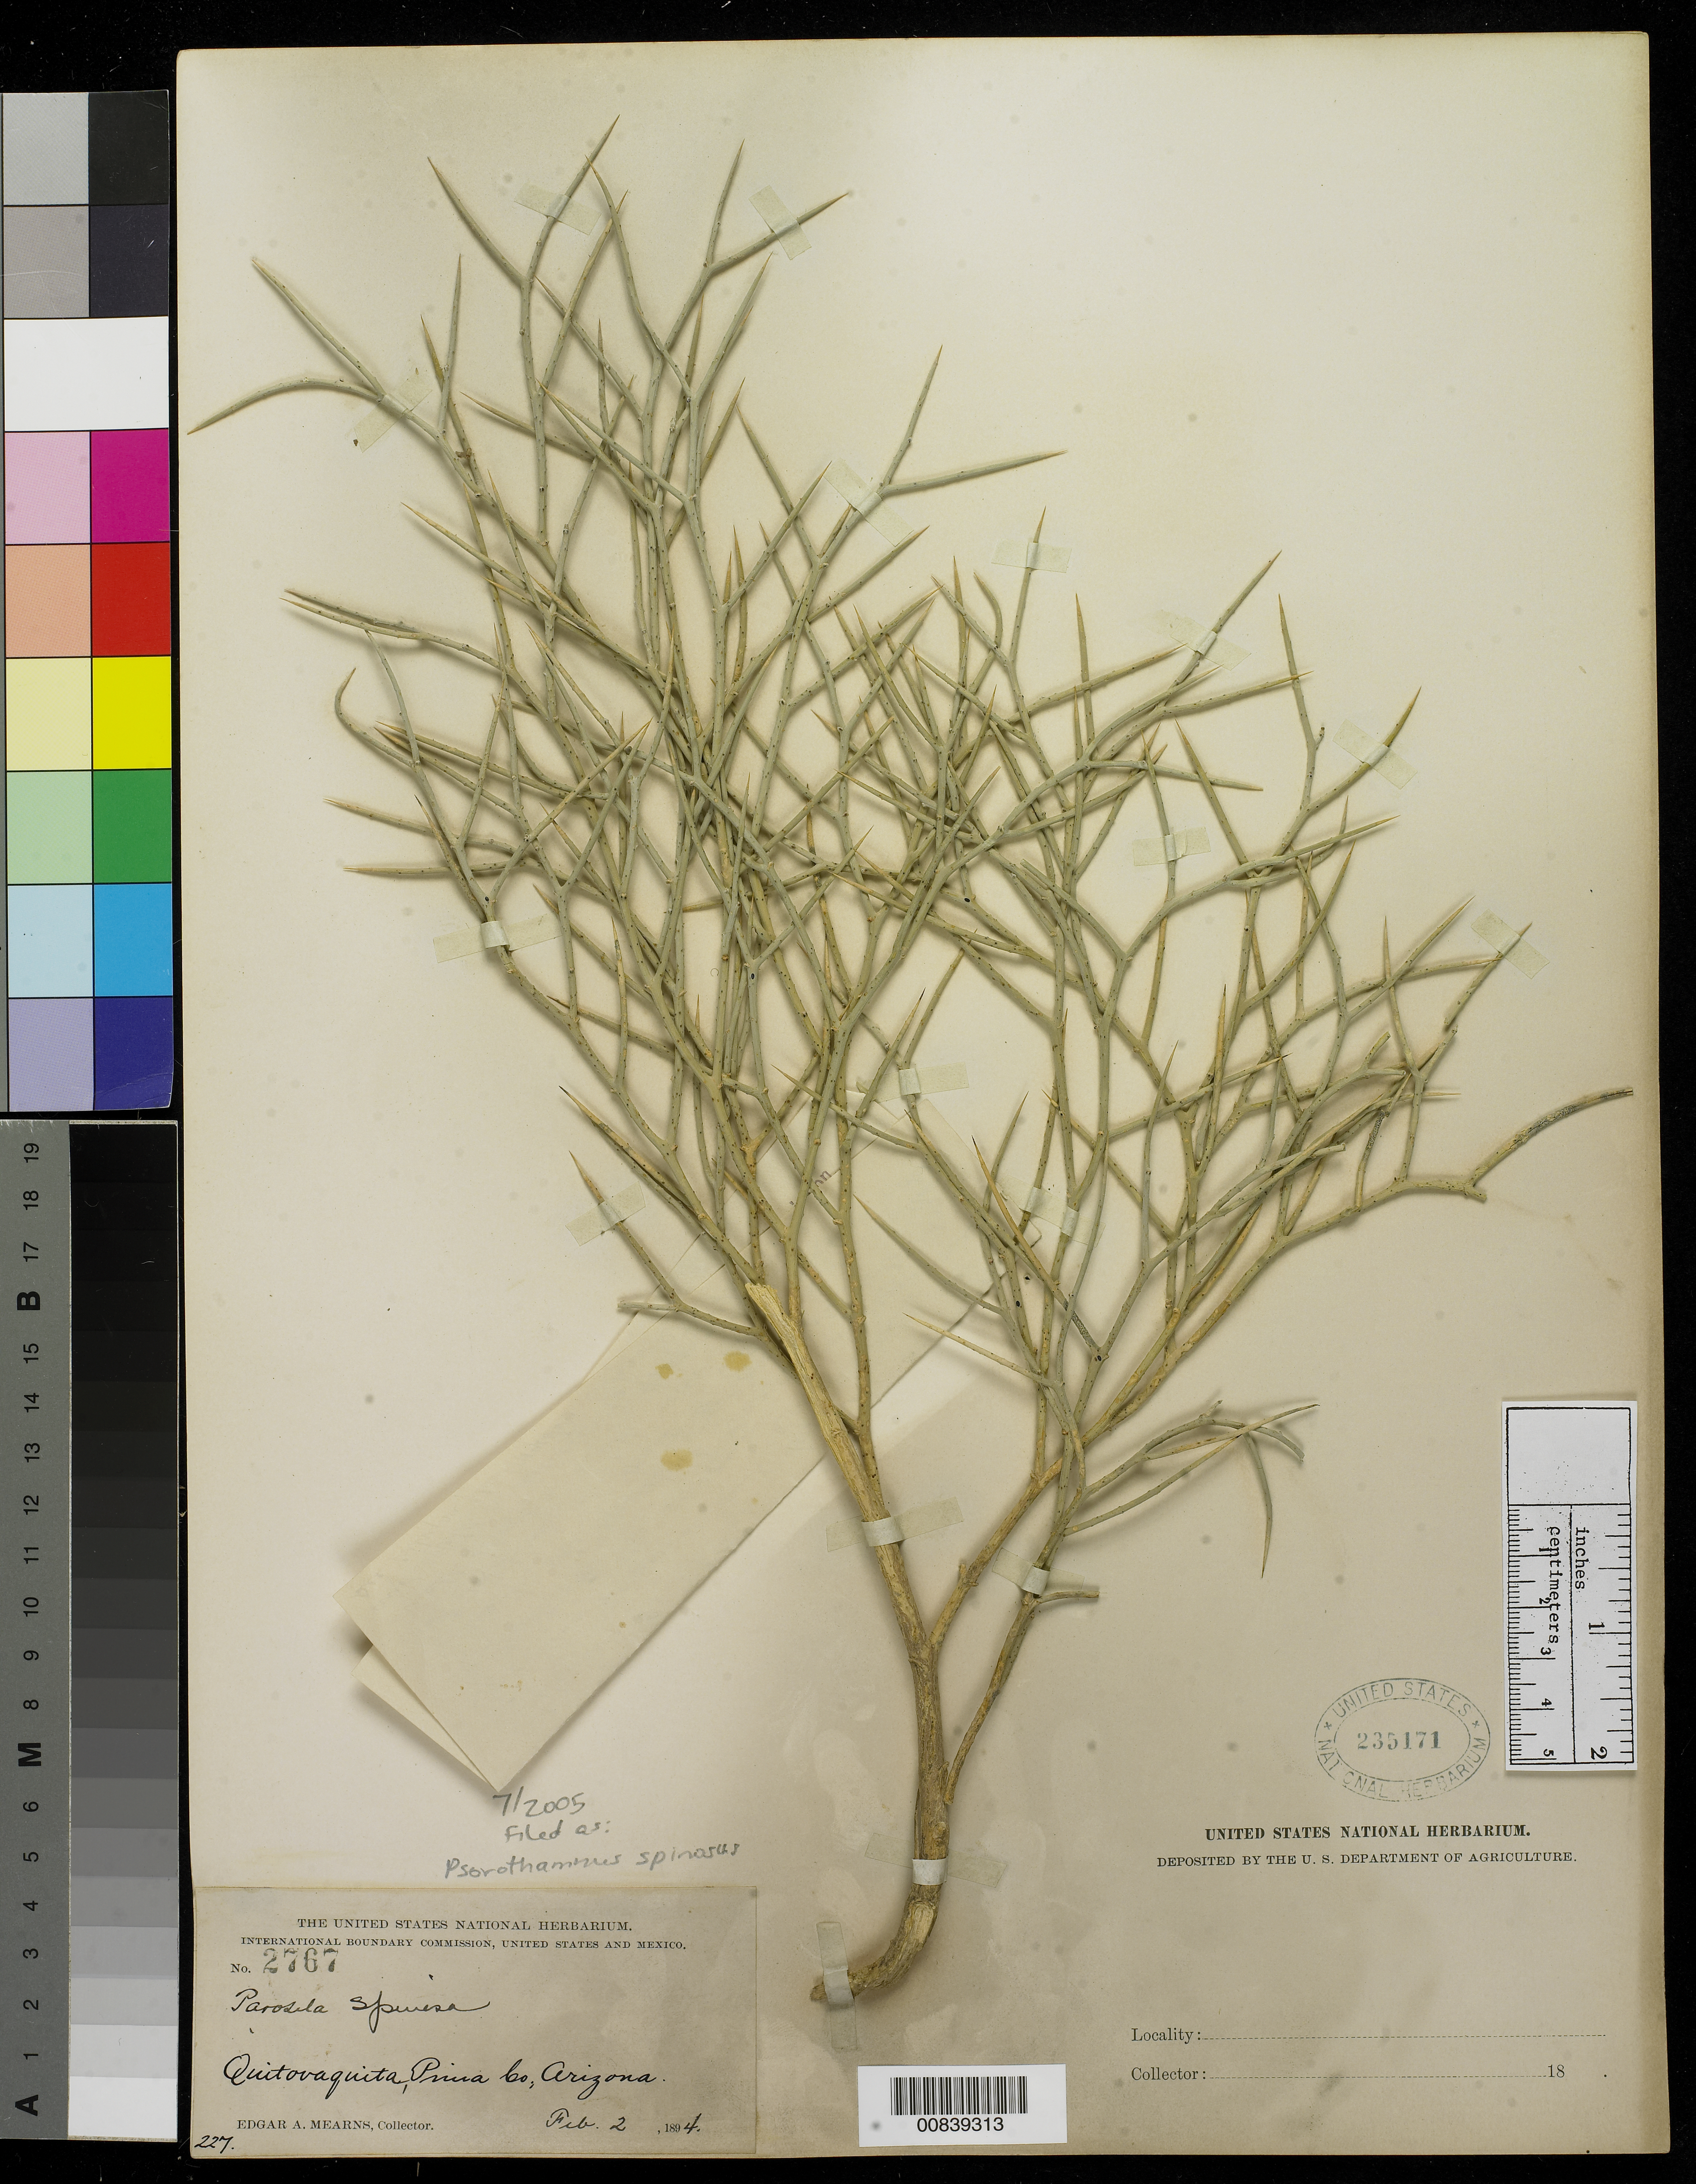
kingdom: Plantae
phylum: Tracheophyta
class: Magnoliopsida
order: Fabales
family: Fabaceae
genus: Psorothamnus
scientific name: Psorothamnus spinosus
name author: (A. Gray) Barneby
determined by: Strong, M. T., (US), Smithsonian Institution - National Museum of Natural History (UNITED STATES)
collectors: E. A. Mearns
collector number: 2767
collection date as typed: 02 Feb 1894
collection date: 1894-02-02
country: United States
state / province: Arizona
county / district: Pima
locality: Quitovaquito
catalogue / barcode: US 235171